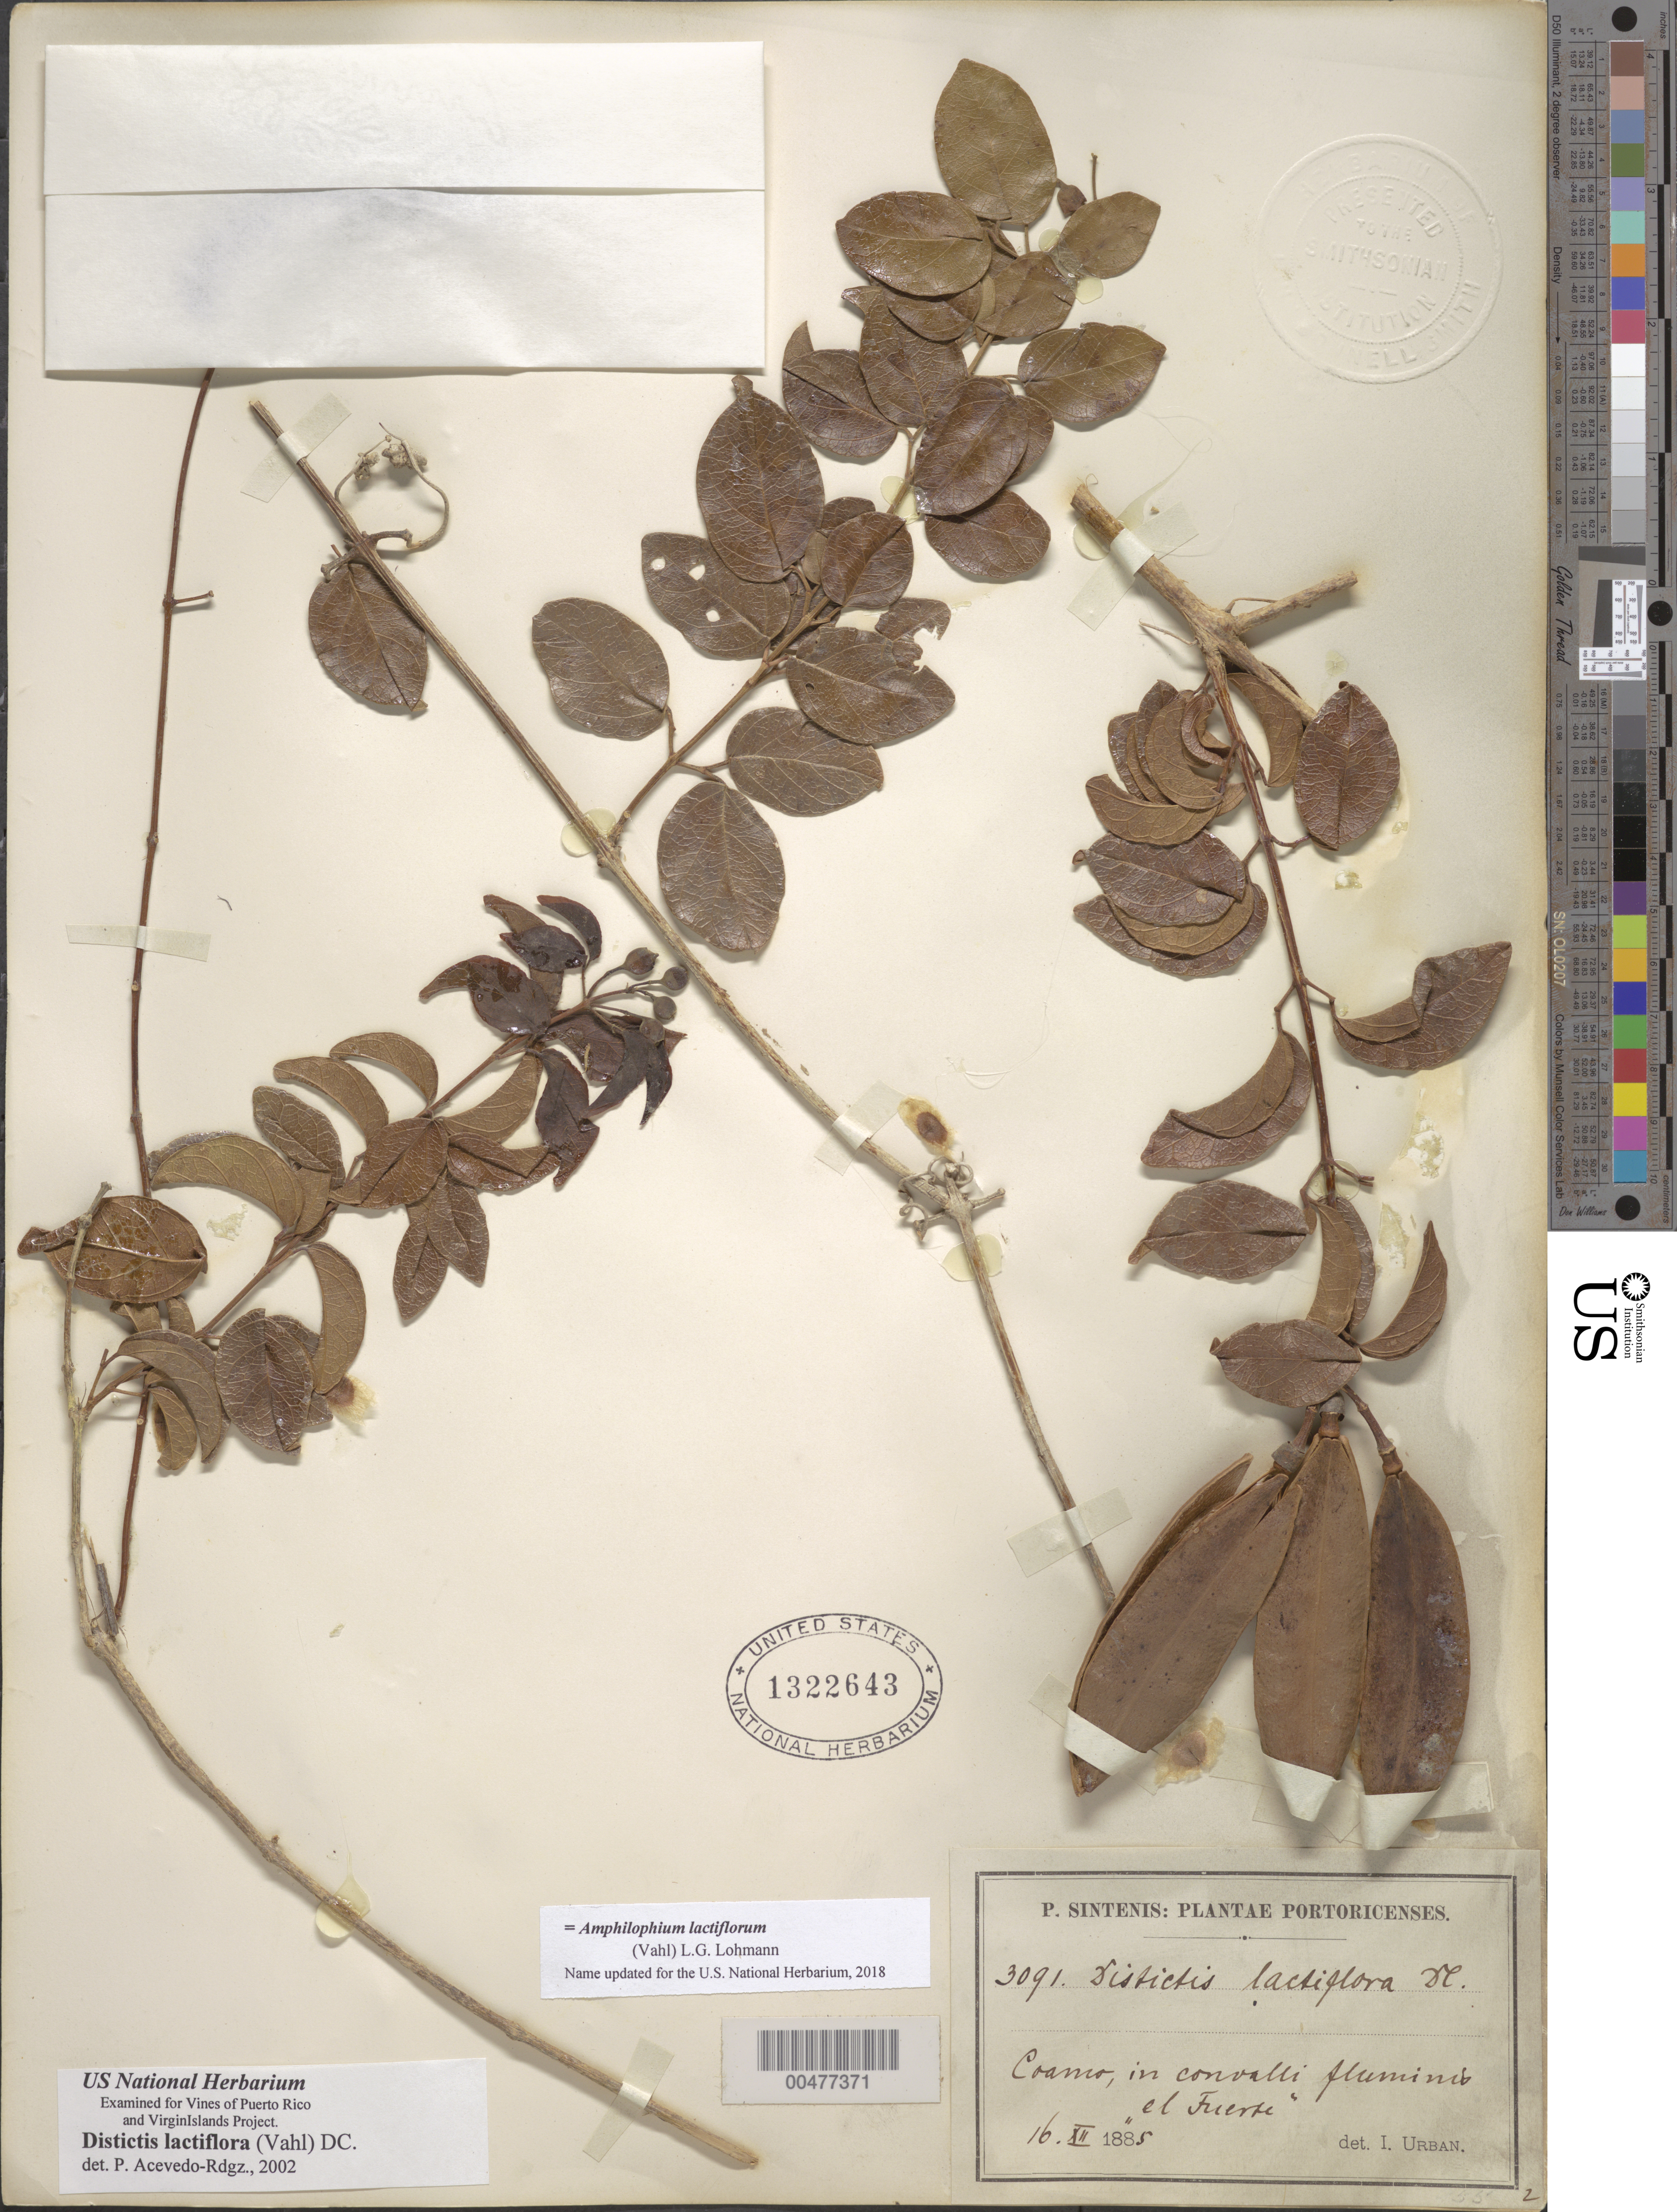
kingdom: Plantae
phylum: Tracheophyta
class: Magnoliopsida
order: Lamiales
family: Bignoniaceae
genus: Amphilophium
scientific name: Amphilophium lactiflorum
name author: (Vahl) L.G. Lohmann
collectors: P. Sintenis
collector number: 3091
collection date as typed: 16 Dec 1885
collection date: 1885-12-16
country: Puerto Rico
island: Greater Antilles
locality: Coamo. In convalli fluminus.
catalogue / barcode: US 1322643